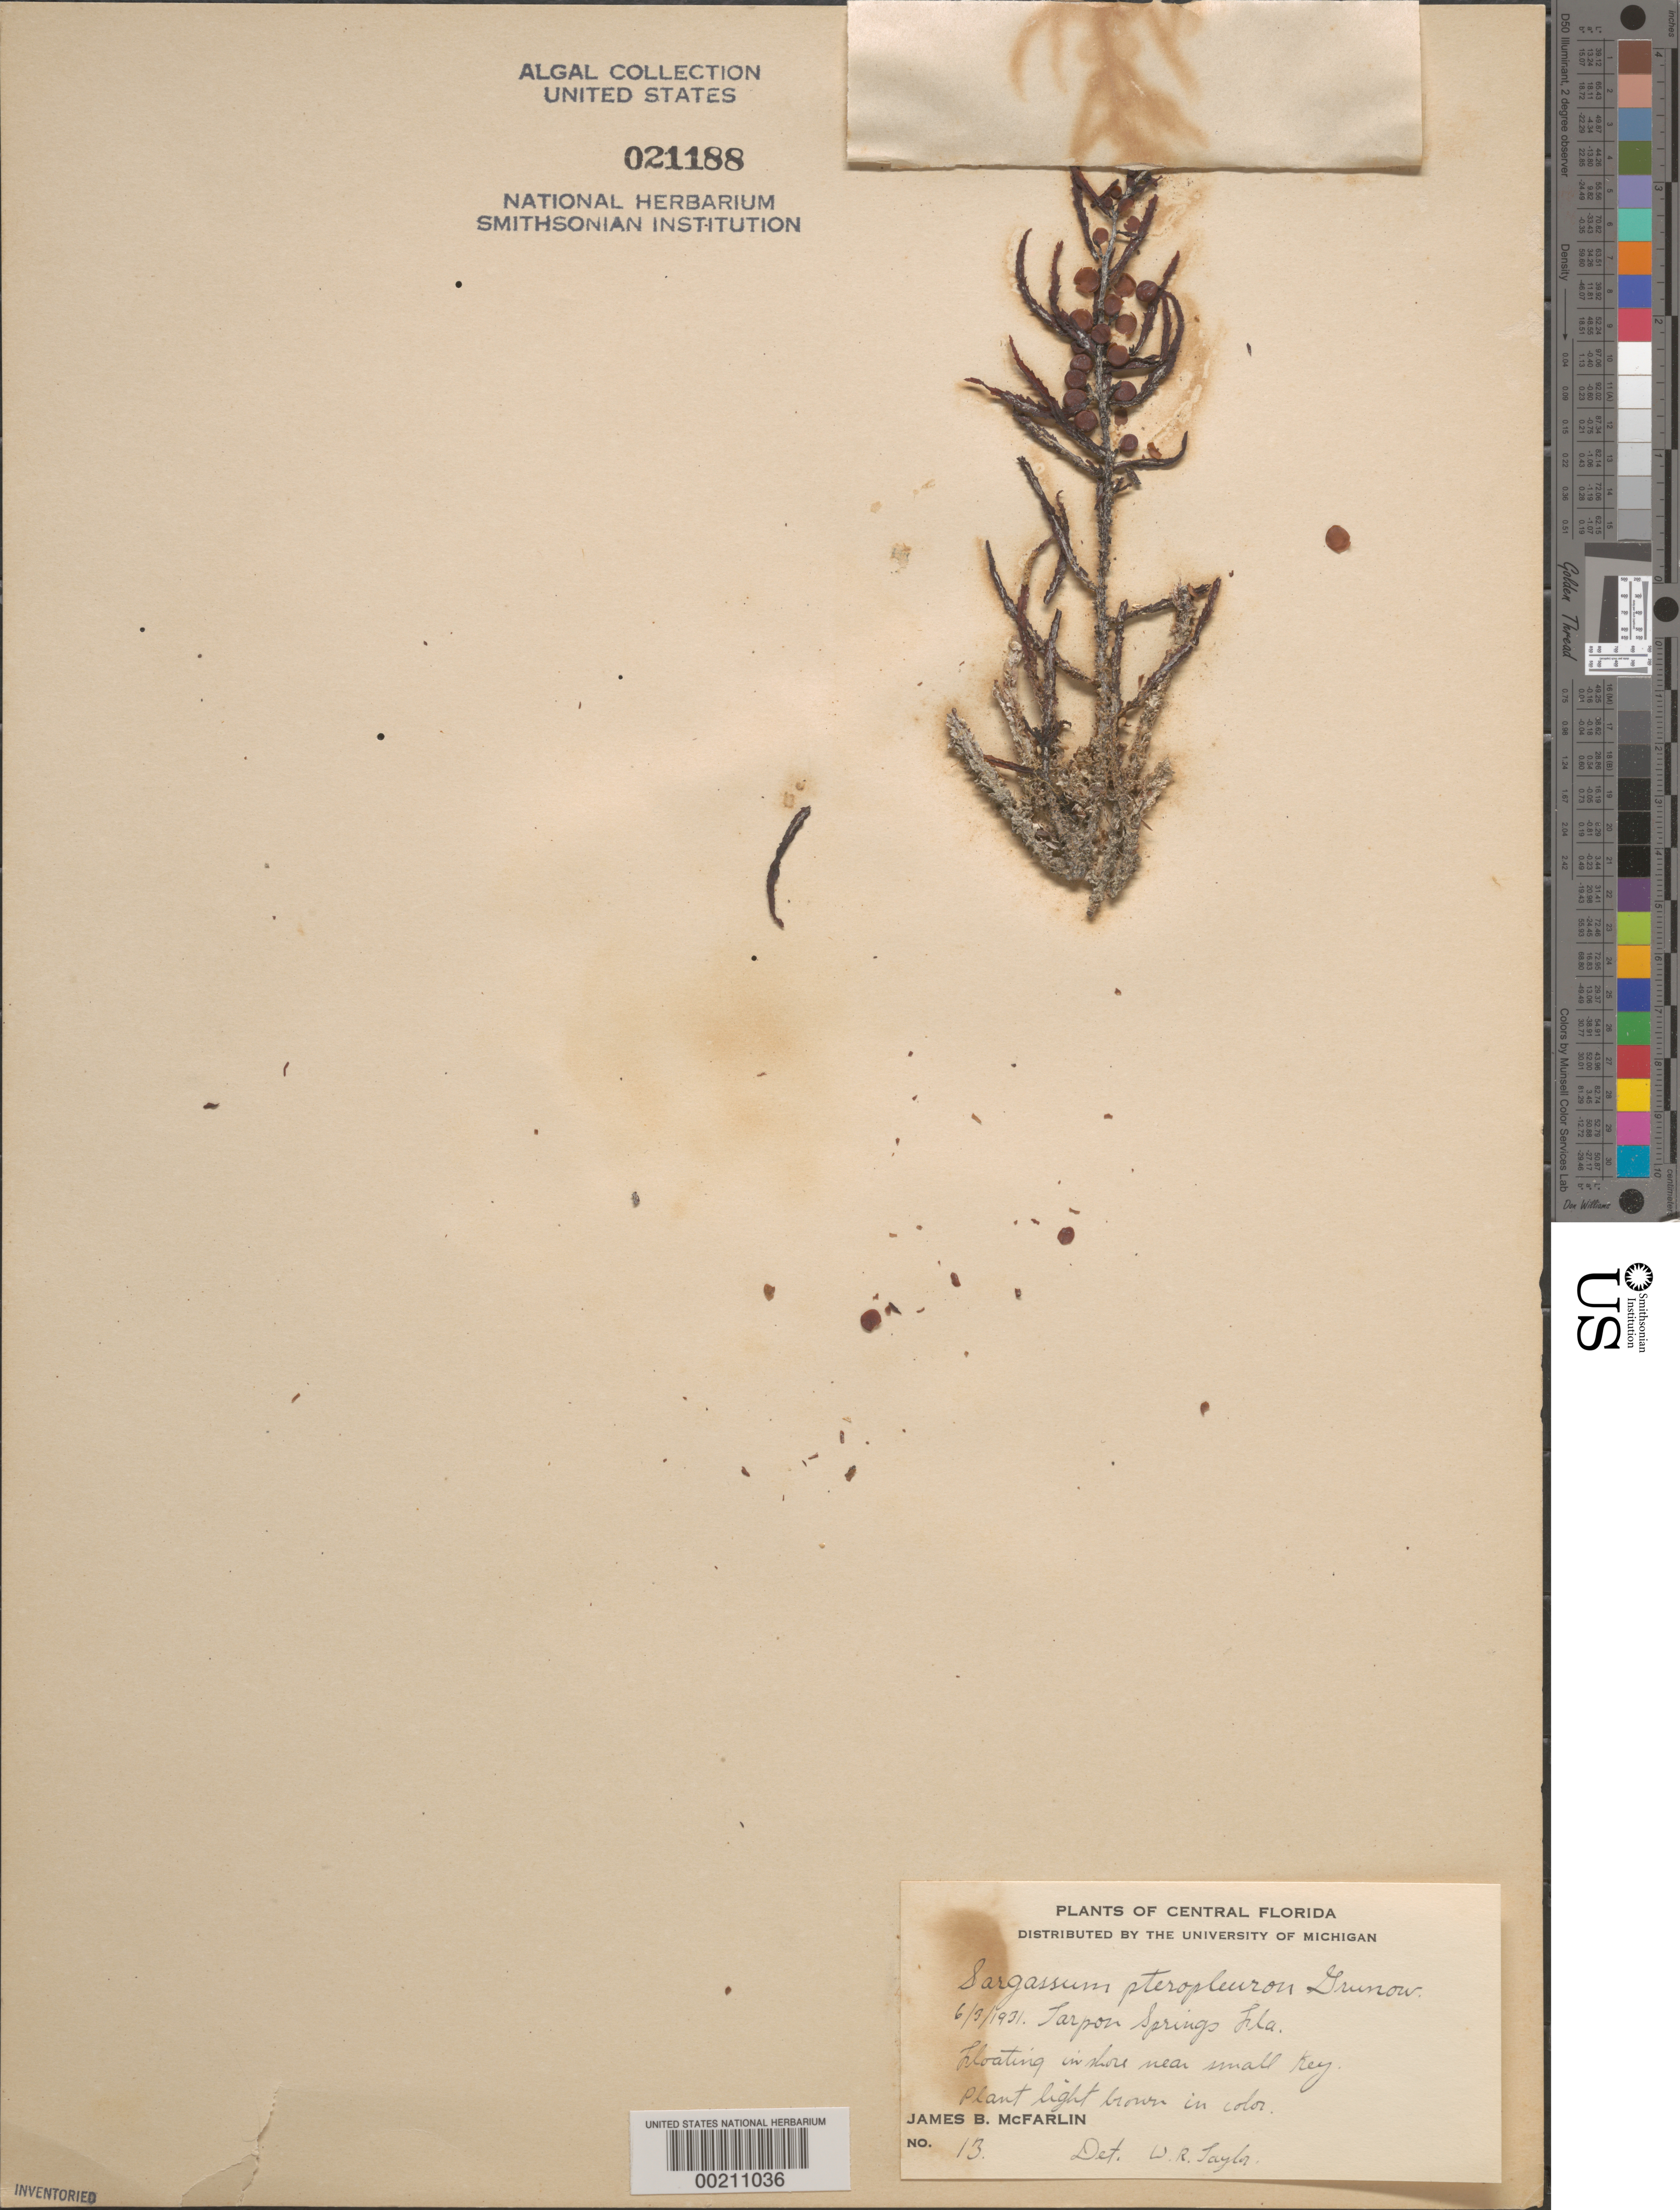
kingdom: Chromista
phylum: Ochrophyta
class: Phaeophyceae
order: Fucales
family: Sargassaceae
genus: Sargassum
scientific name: Sargassum pteropleuron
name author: Grunow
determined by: Taylor, William R.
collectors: J. McFarlin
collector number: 13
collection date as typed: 03 Jun 1931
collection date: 1931-06-03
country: United States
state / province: Florida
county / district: Pinellas County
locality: Tarpon Springs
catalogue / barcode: US 21188